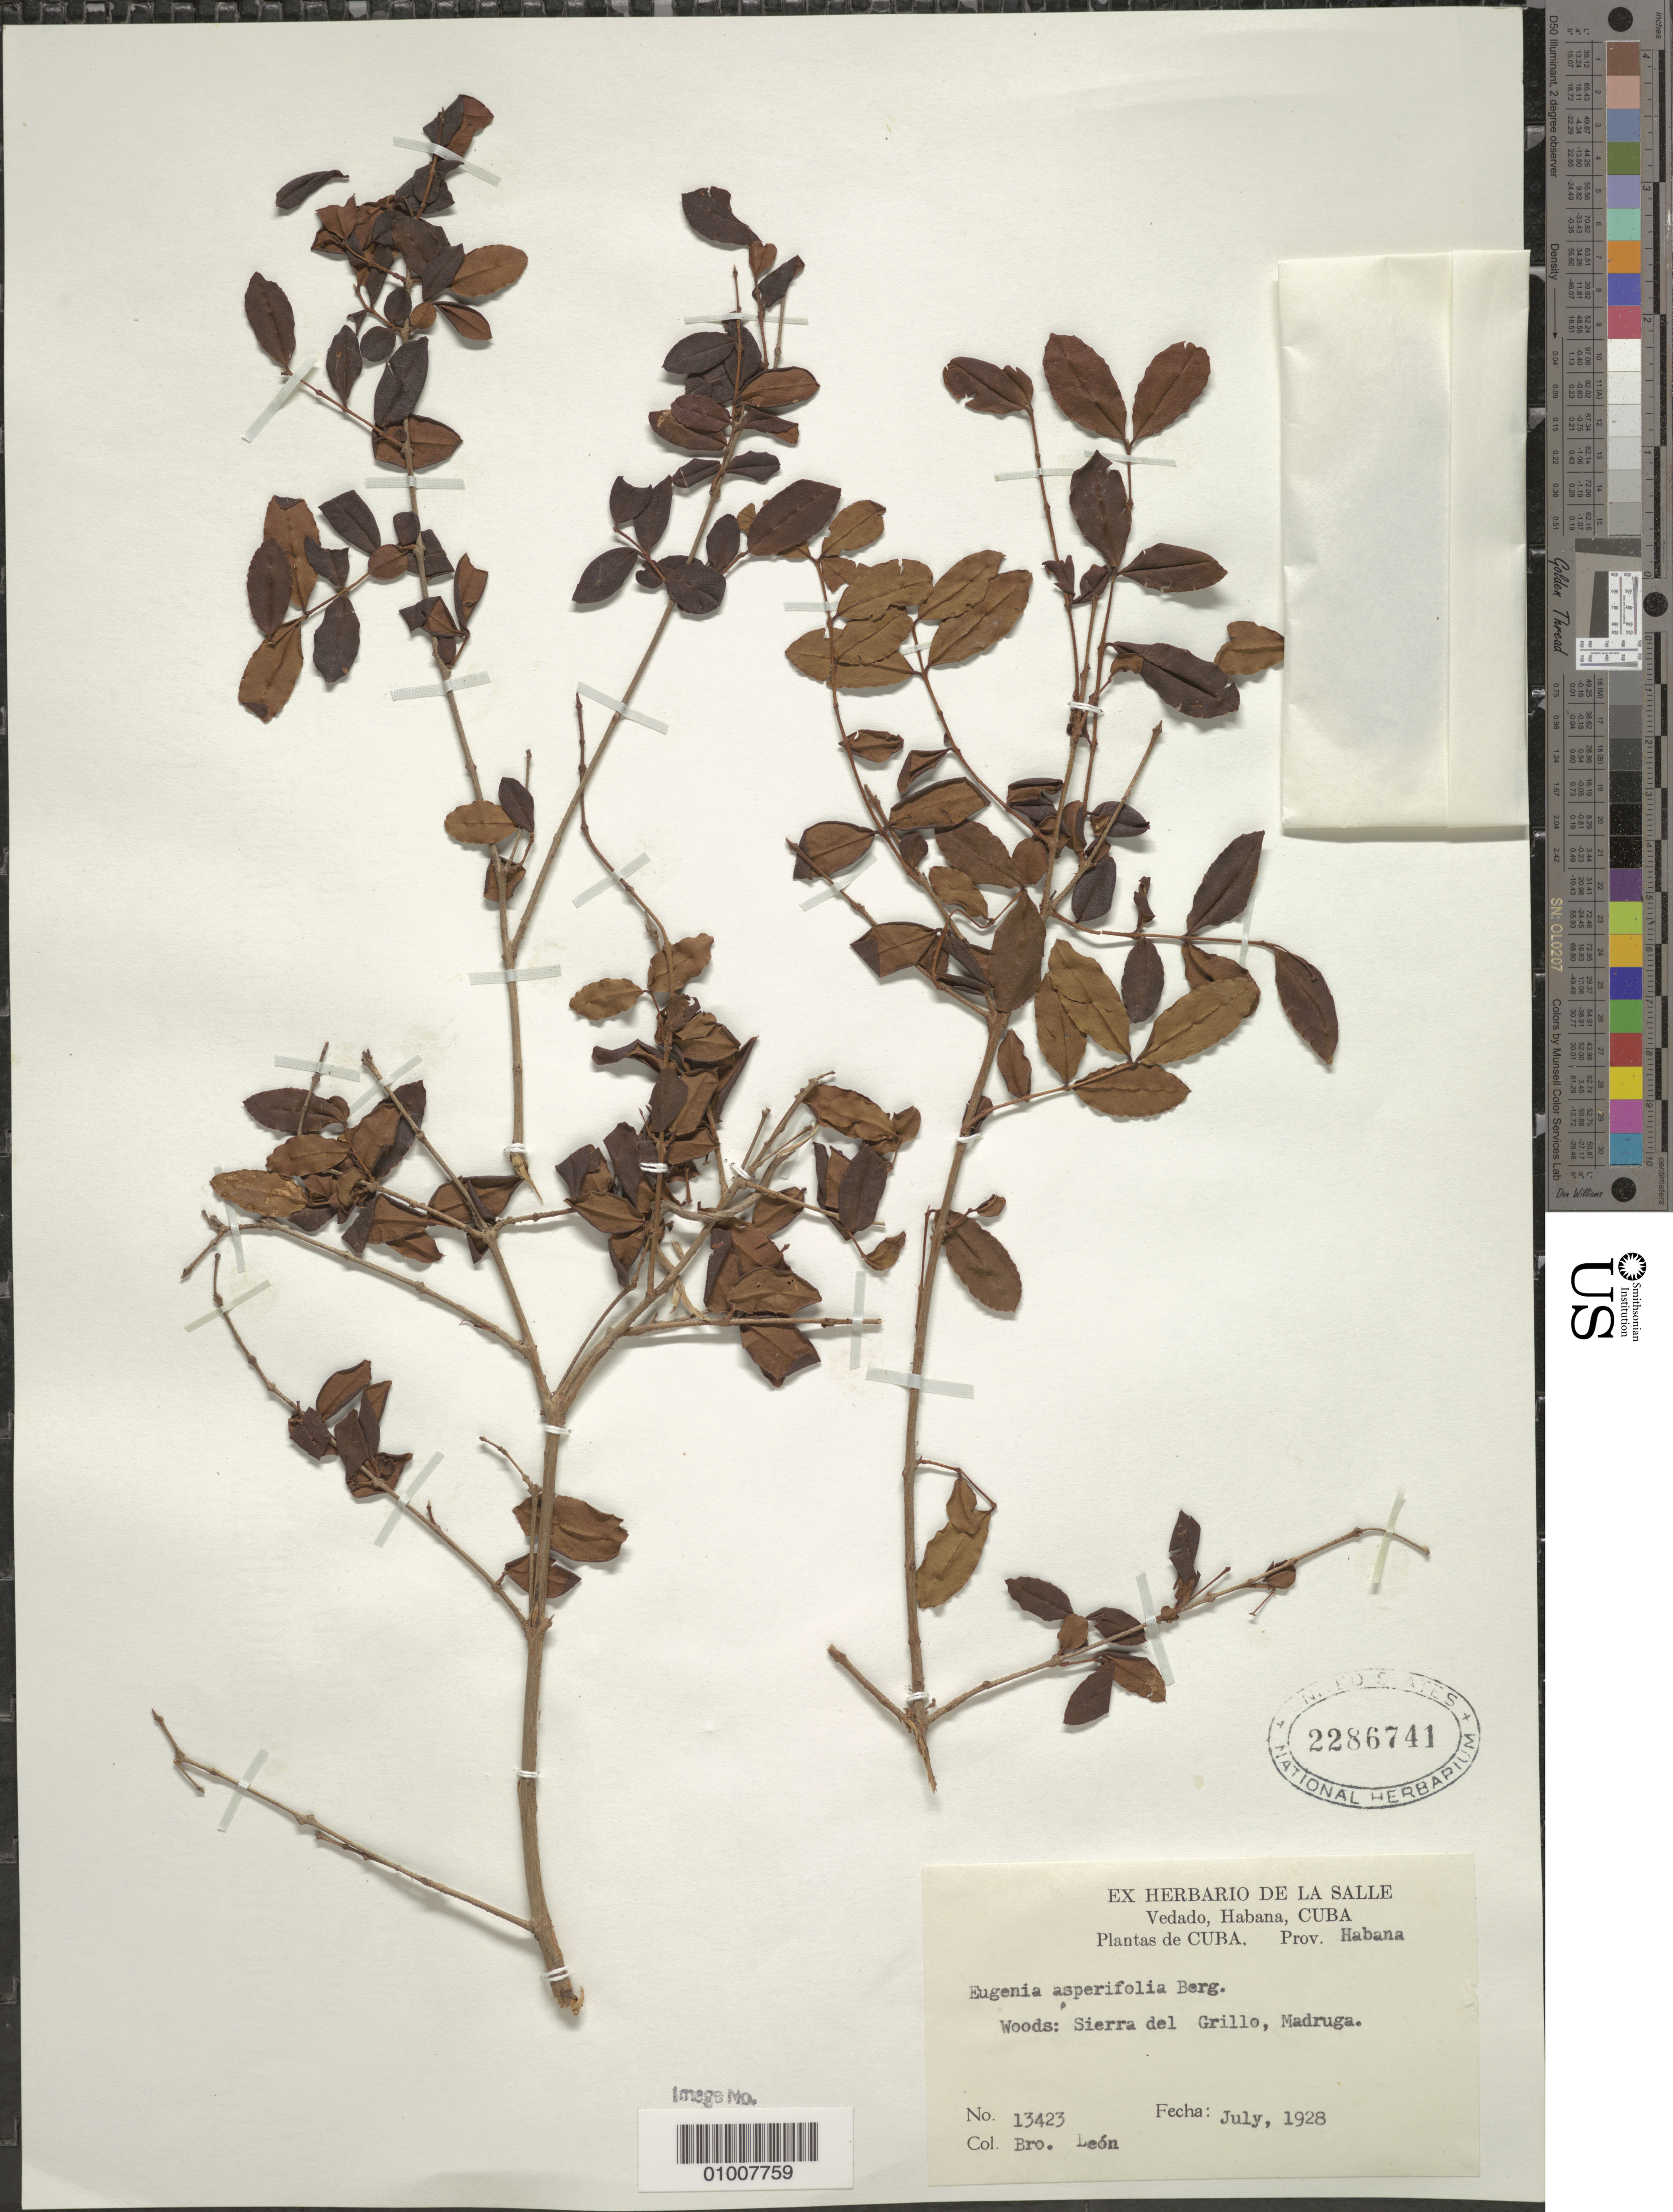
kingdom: Plantae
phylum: Tracheophyta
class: Magnoliopsida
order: Myrtales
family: Myrtaceae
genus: Eugenia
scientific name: Eugenia asperifolia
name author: O. Berg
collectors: Bro. León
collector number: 13423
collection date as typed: Jul 1928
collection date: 1928-07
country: Cuba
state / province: La Habana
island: Cuba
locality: Sierra del Grillo, Madruga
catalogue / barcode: US 2286741